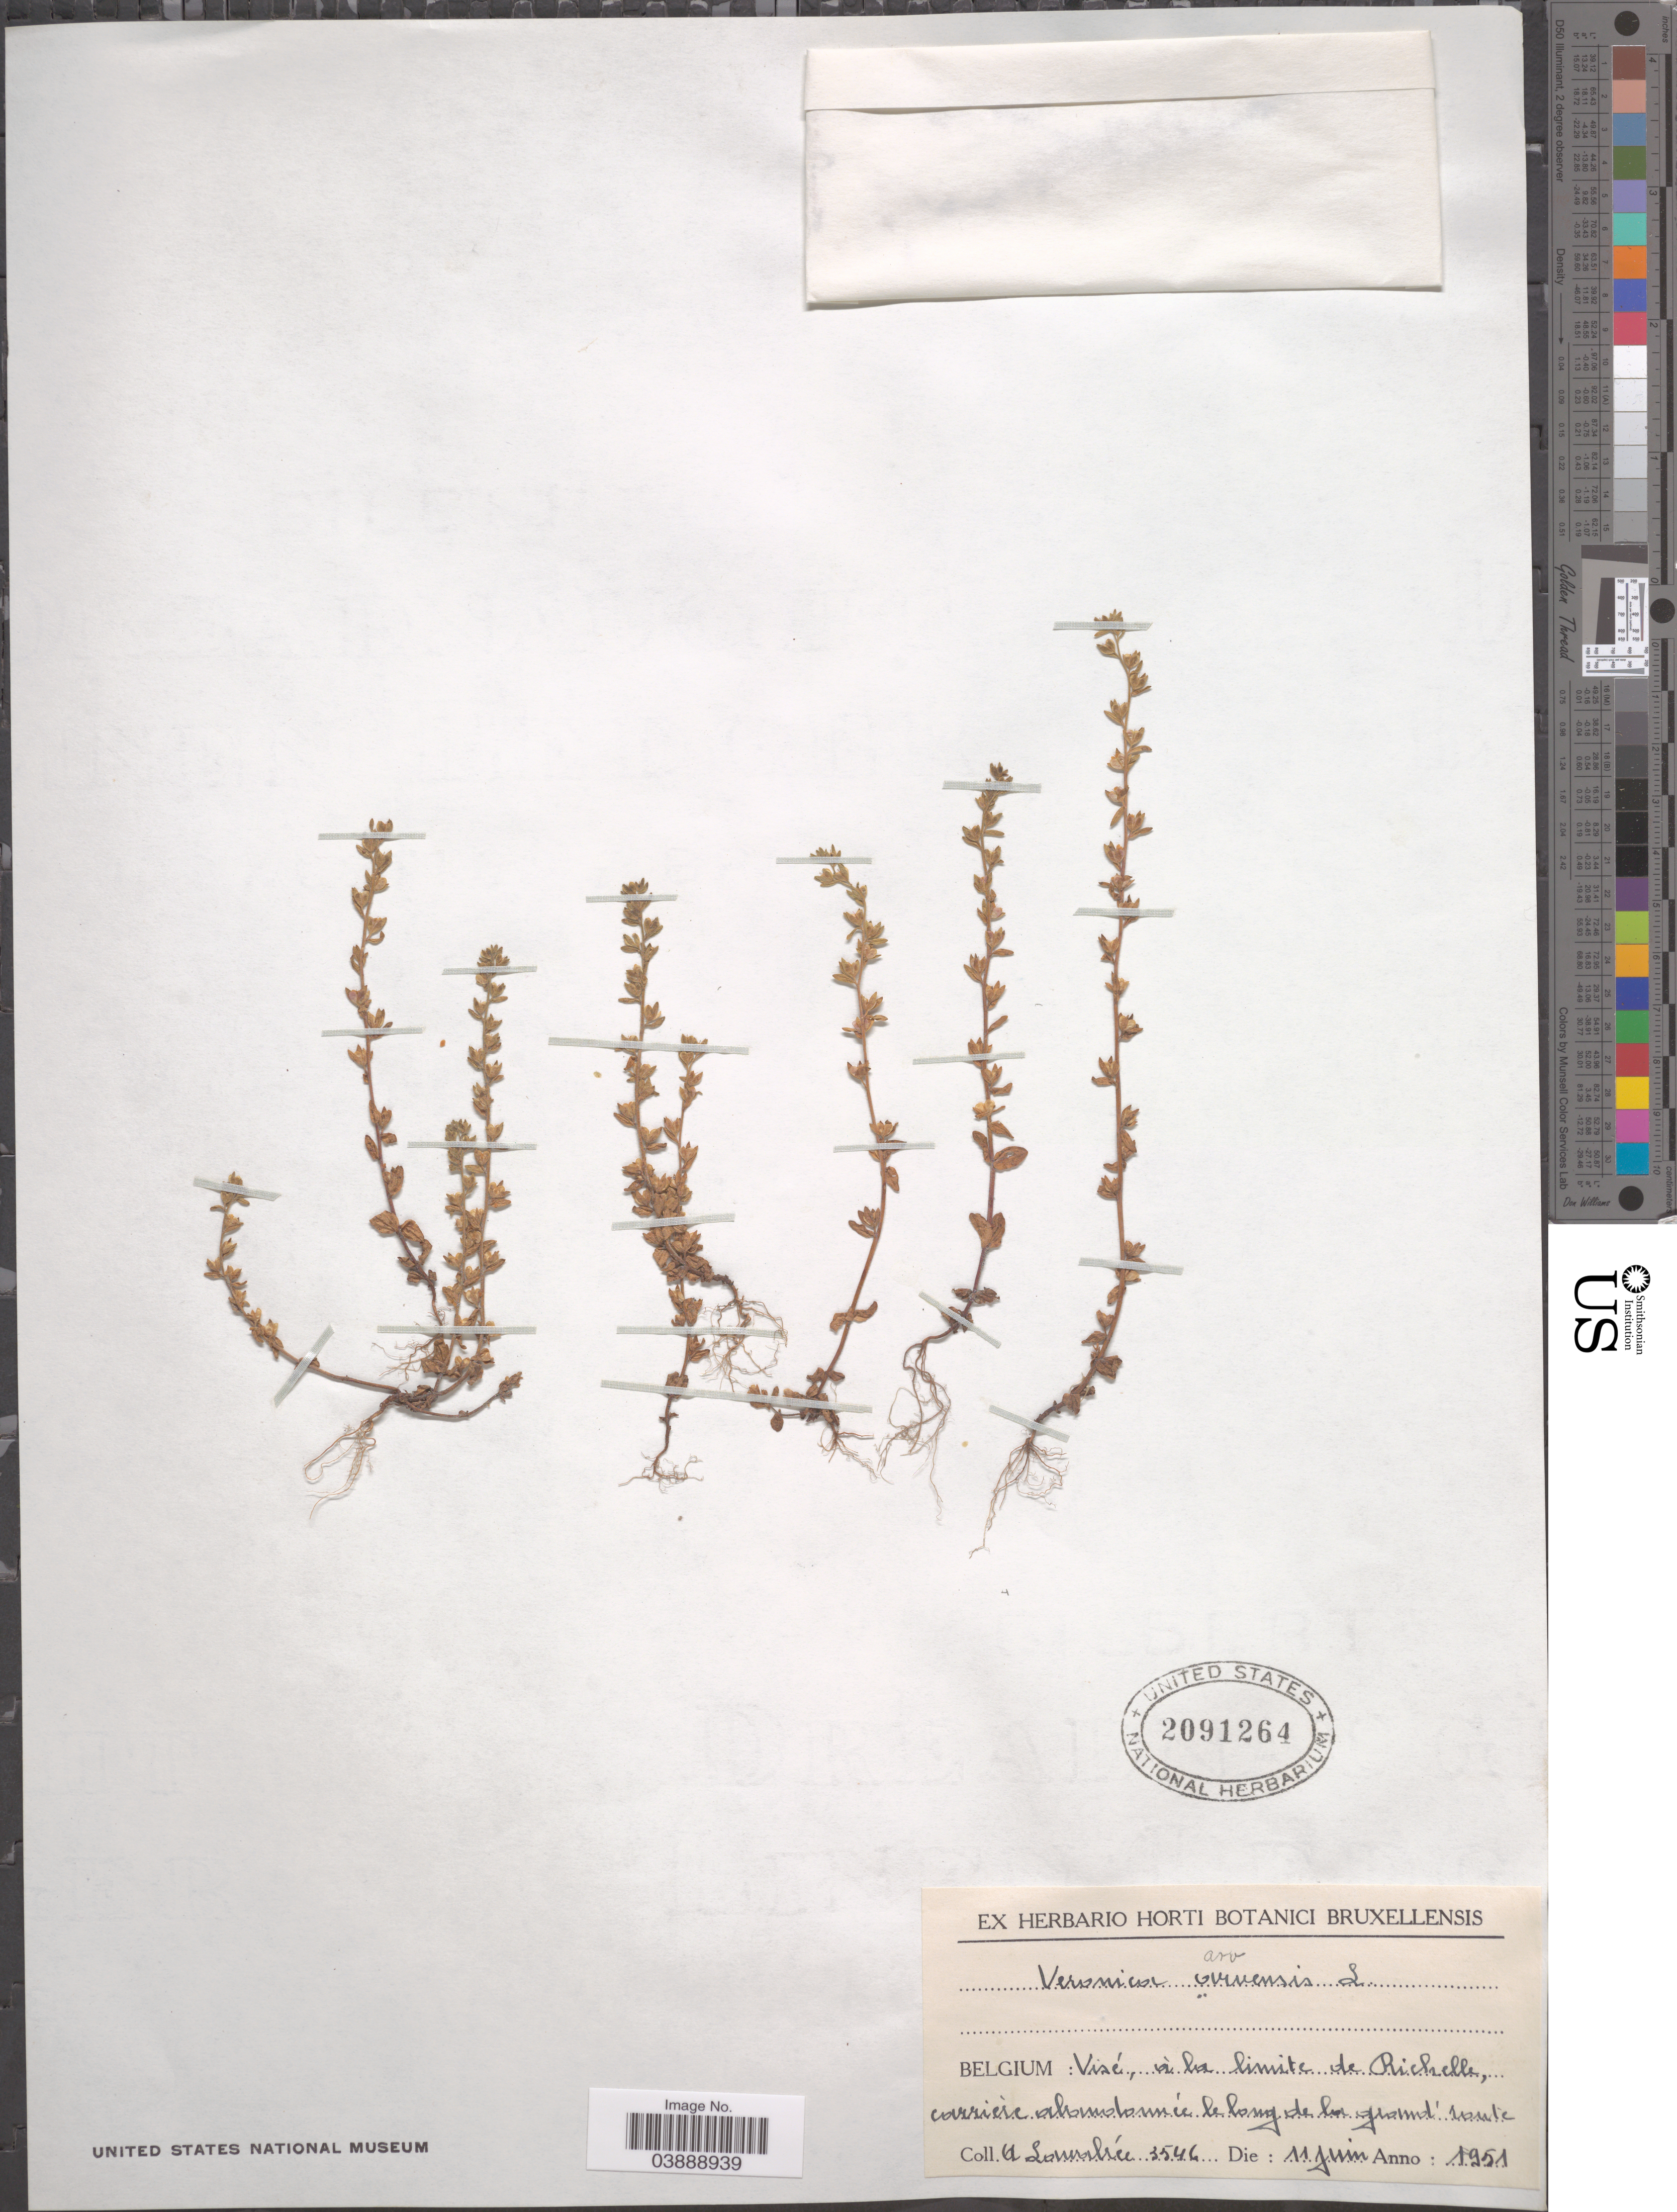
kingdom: Plantae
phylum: Tracheophyta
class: Magnoliopsida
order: Lamiales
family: Plantaginaceae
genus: Veronica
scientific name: Veronica arvensis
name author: L.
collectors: A. Lawalrée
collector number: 3546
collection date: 1951-06-11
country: Belgium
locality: Belgium: Visé, à la limite de Richelle.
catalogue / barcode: US 2091264